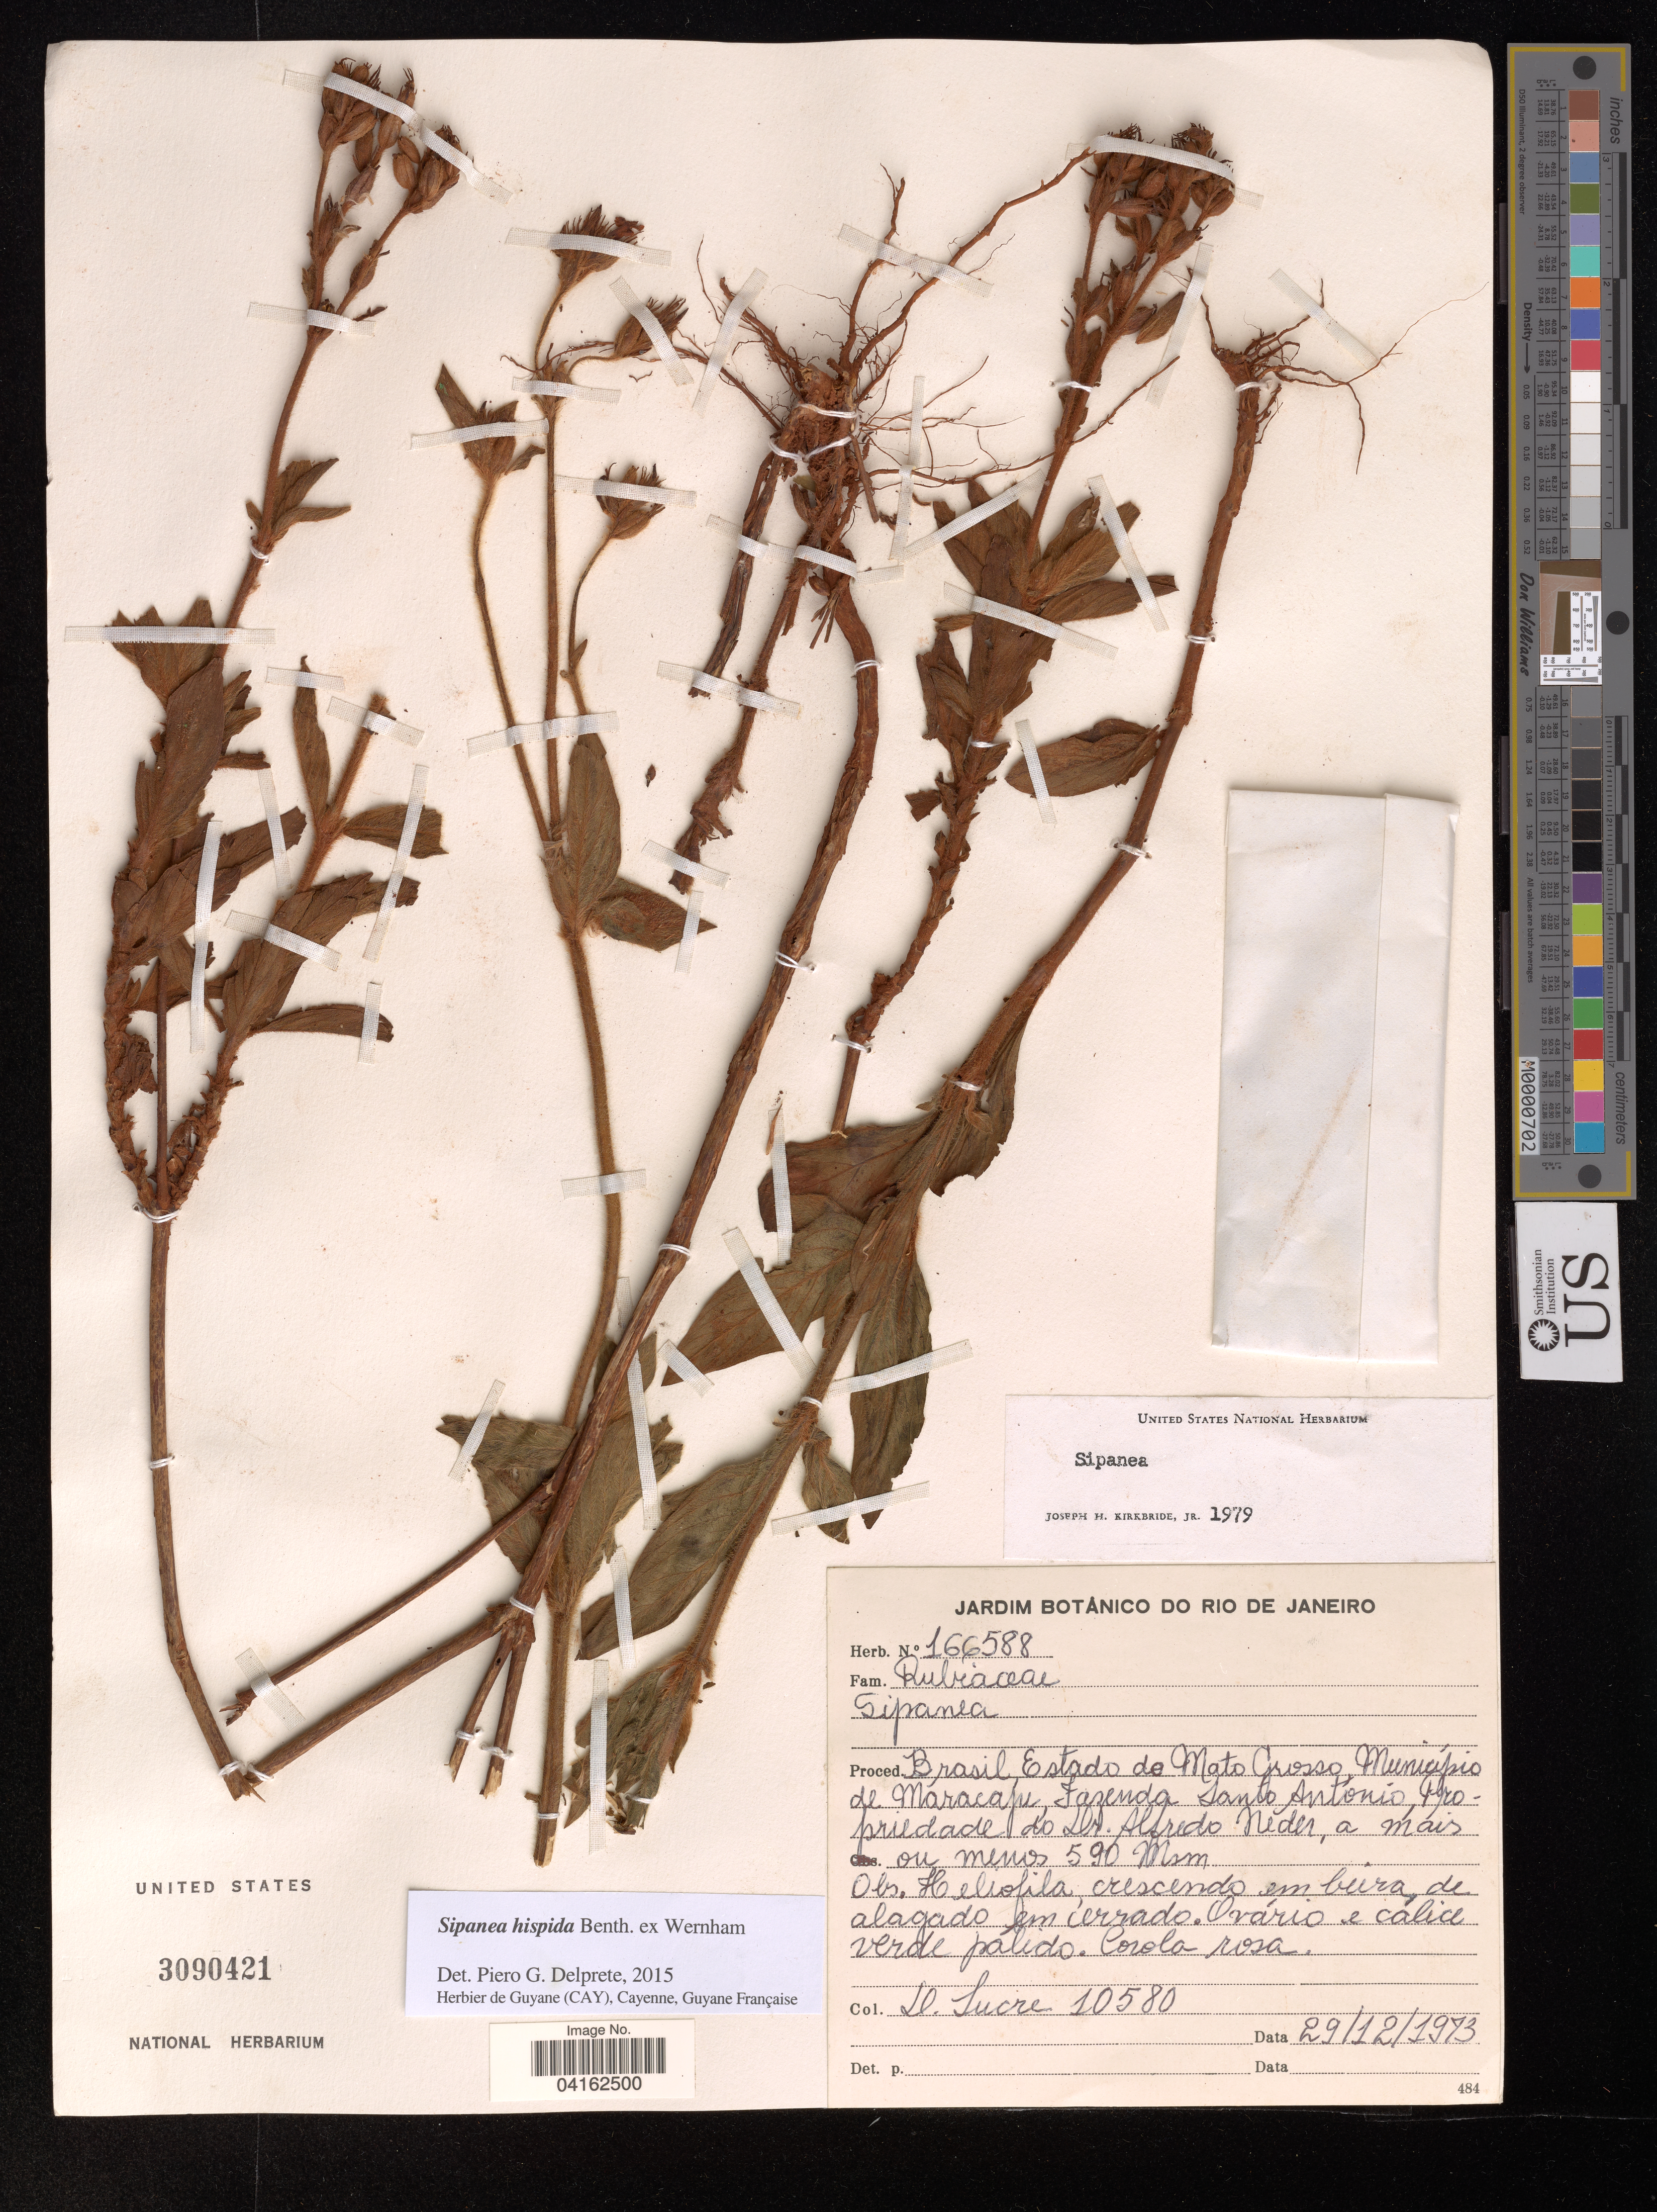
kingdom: Plantae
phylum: Tracheophyta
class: Magnoliopsida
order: Gentianales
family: Rubiaceae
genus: Sipanea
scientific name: Sipanea hispida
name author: Benth. ex Wernham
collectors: D. Sucre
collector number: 10580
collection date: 1973-12-29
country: Brazil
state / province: Mato Grosso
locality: Município de Maracaju Fasenda Santo Antonio, Propiedade do Dr. Alfredo Neder.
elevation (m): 590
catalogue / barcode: US 3090421